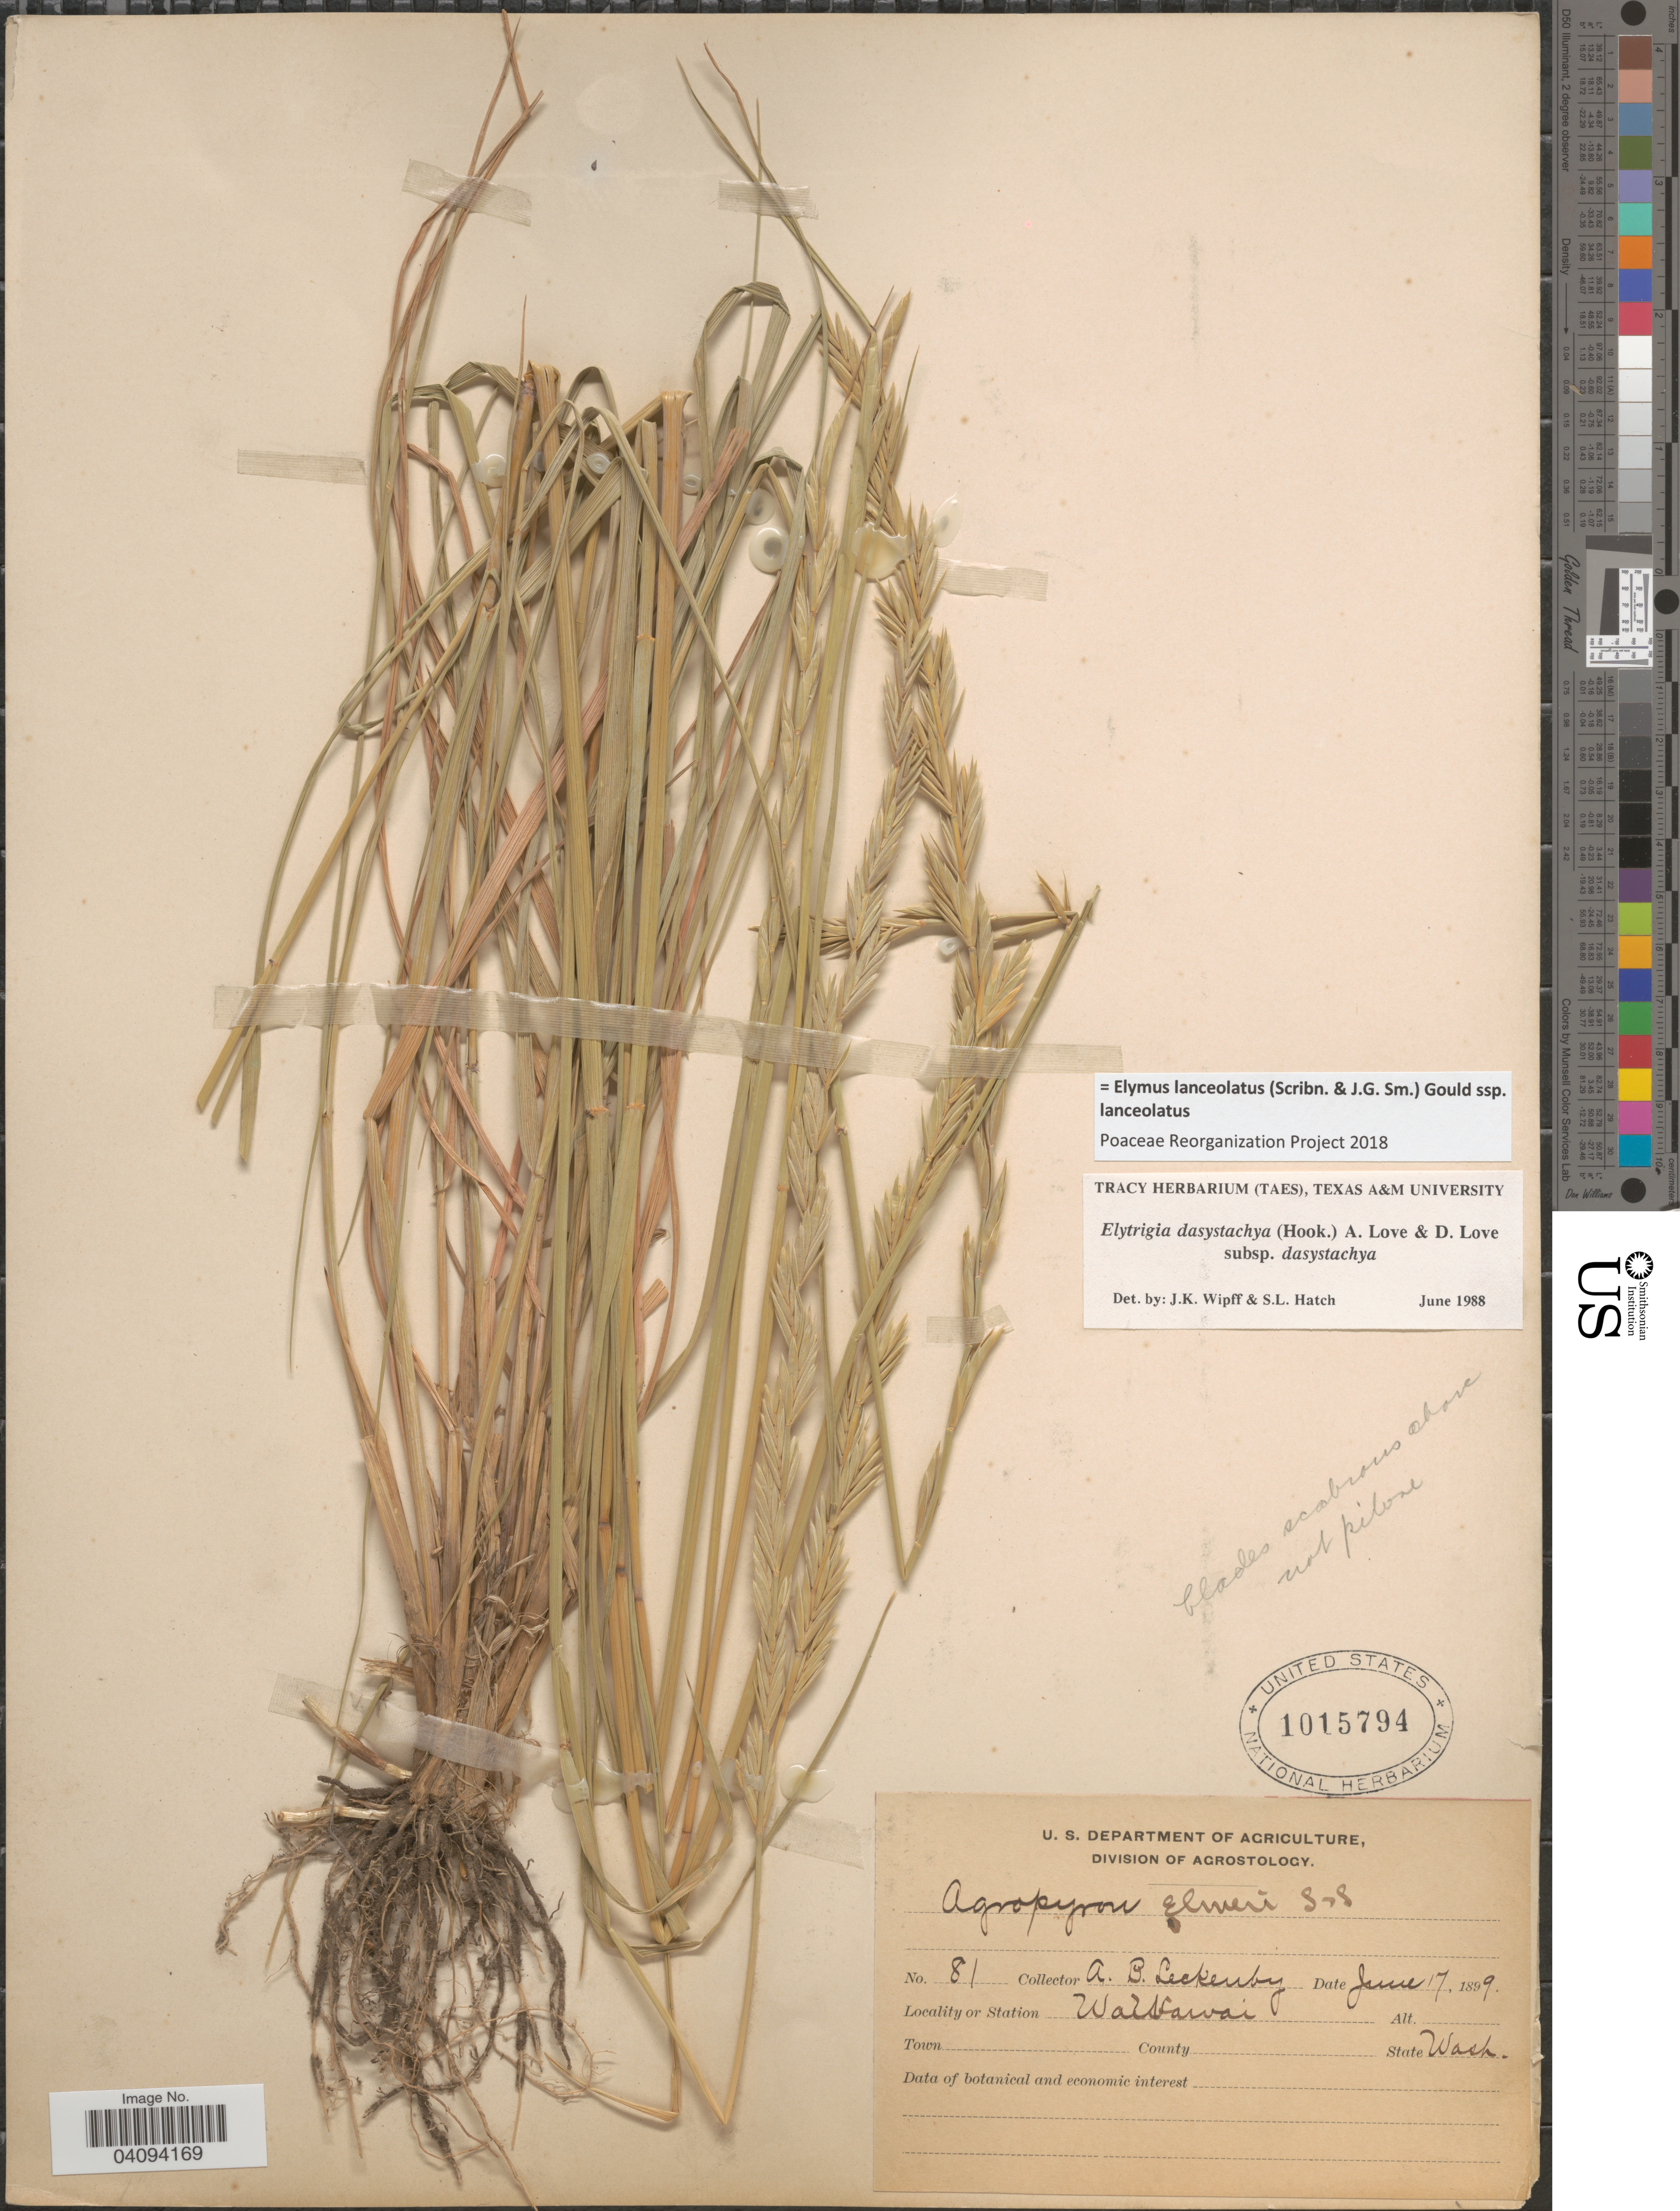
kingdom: Plantae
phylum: Tracheophyta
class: Liliopsida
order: Poales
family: Poaceae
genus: Elymus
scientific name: Elymus lanceolatus subsp. lanceolatus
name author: (Scribn. & J.G. Sm.) Gould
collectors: A. Leckenby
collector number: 81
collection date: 1899-06-17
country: United States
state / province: Washington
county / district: Whitman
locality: Station Wawawai.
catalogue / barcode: US 1015794